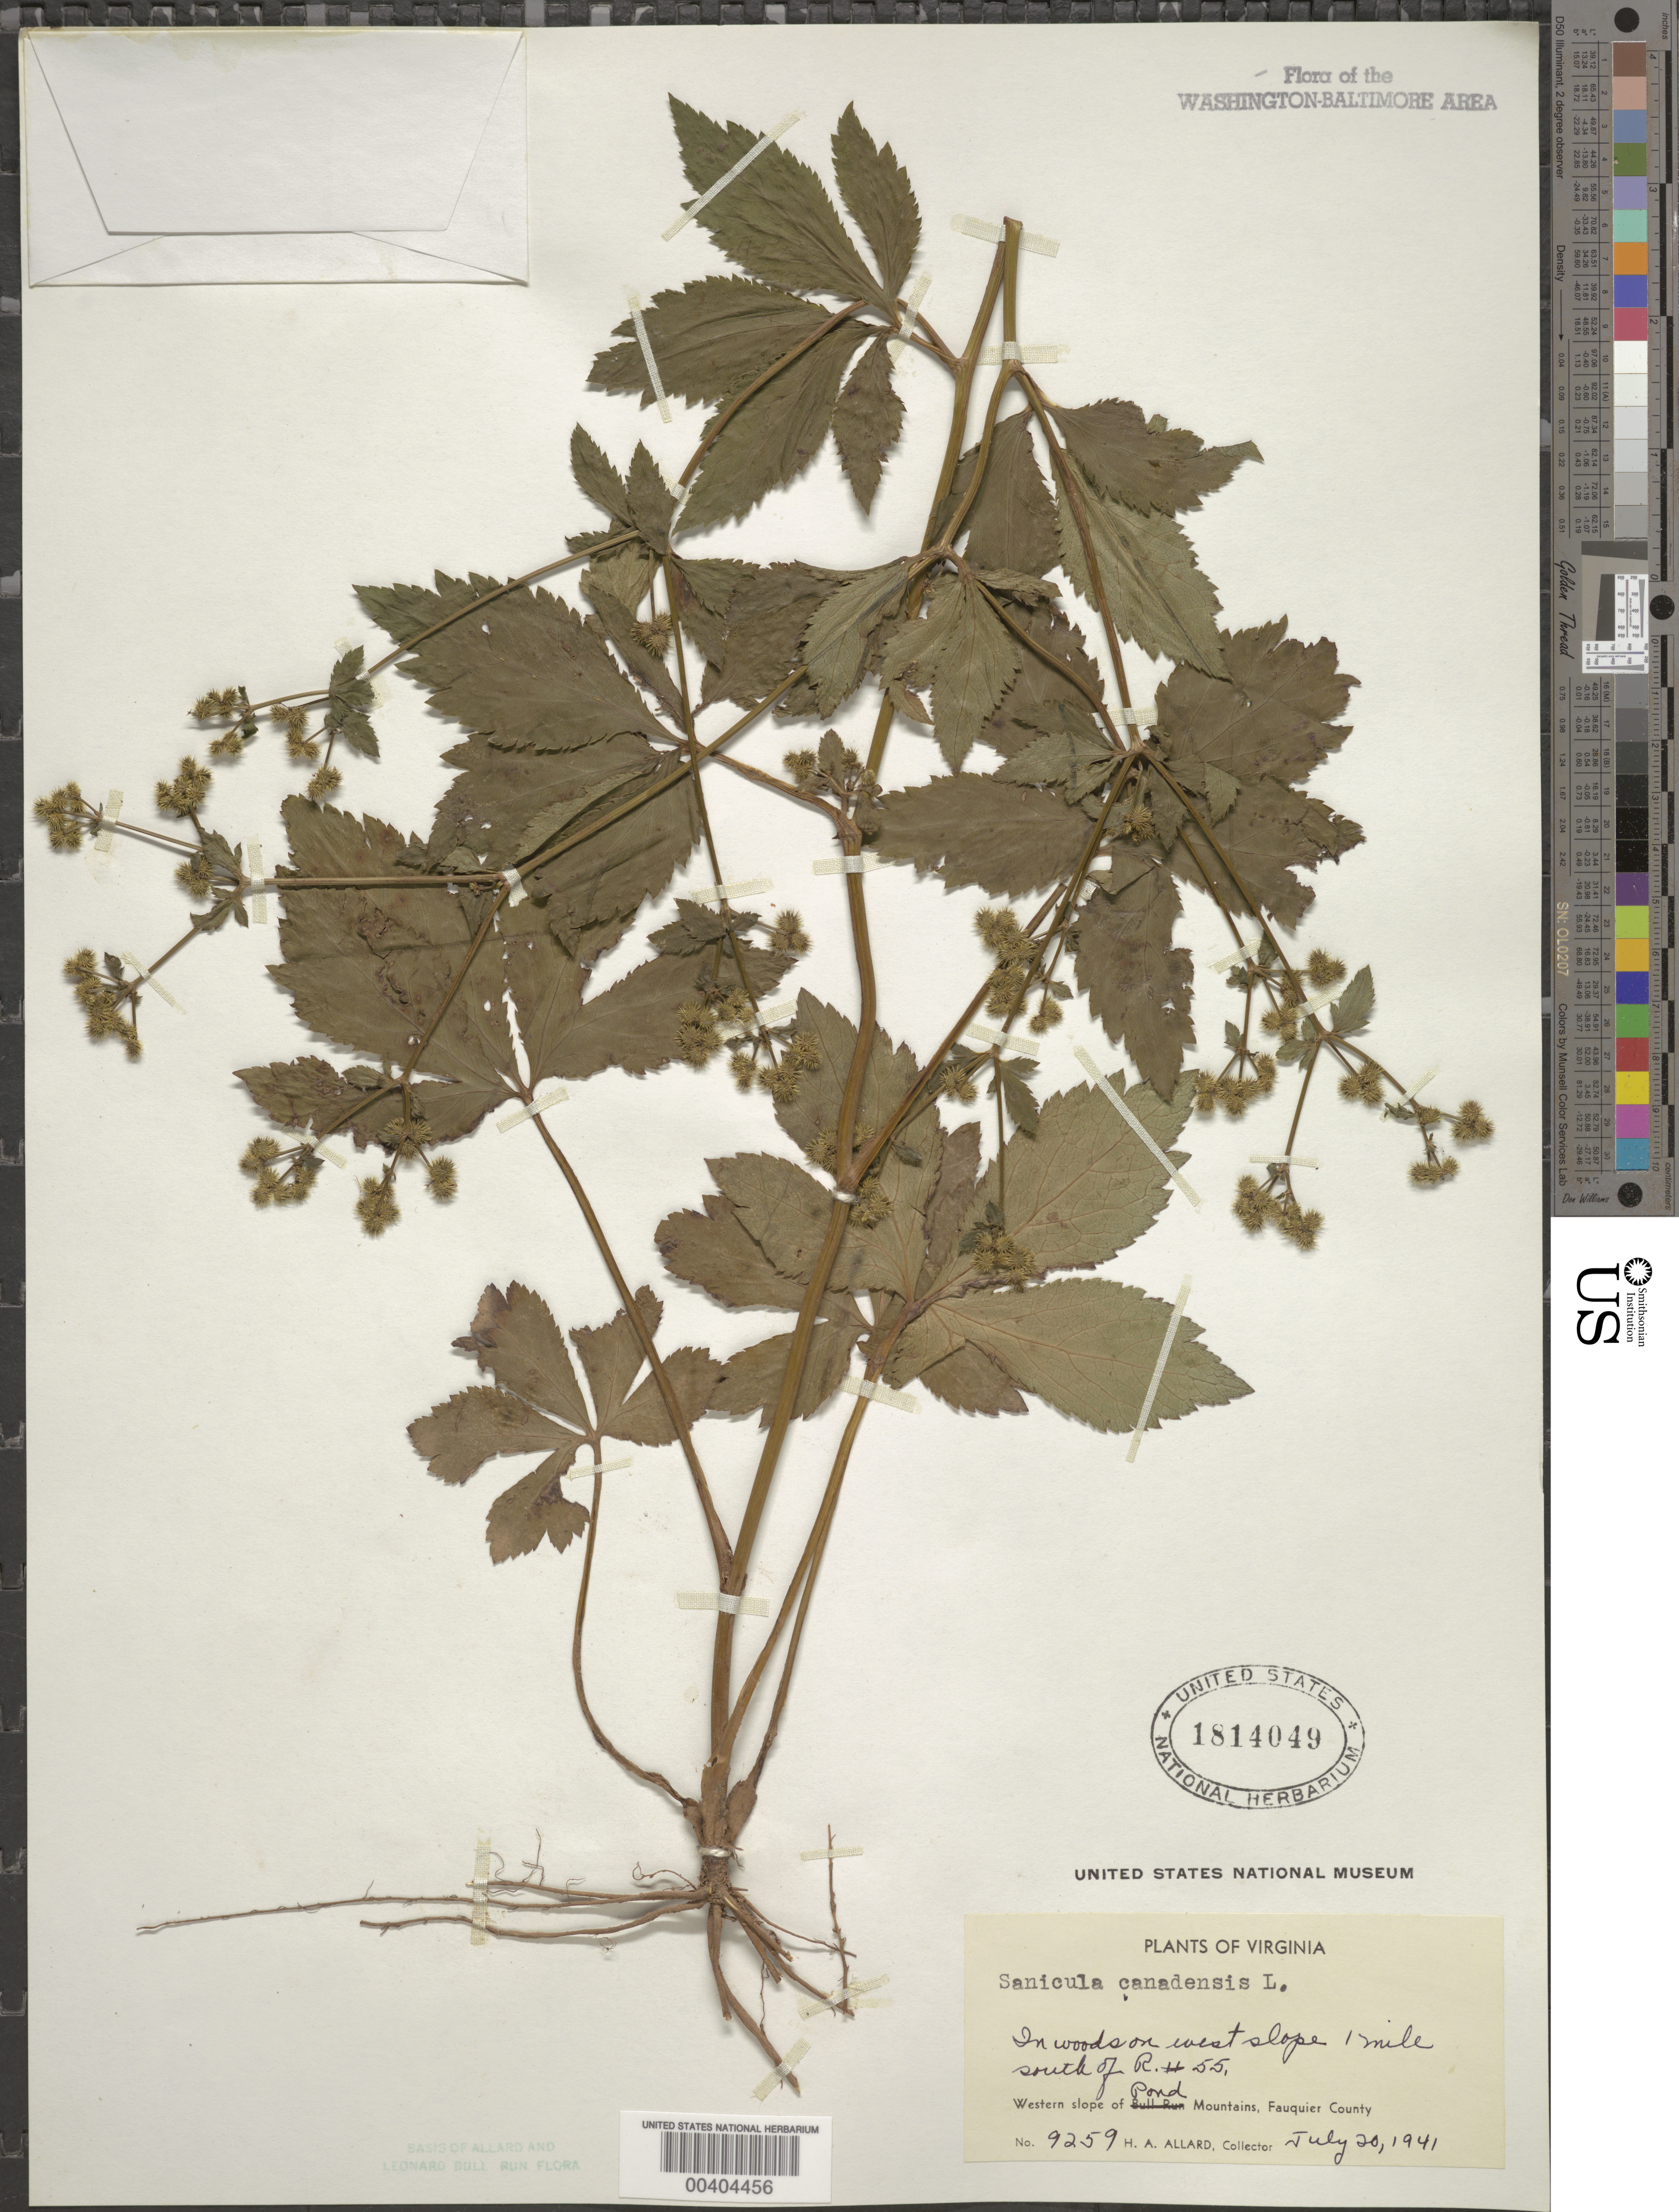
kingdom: Plantae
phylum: Tracheophyta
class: Magnoliopsida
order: Apiales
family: Apiaceae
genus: Sanicula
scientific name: Sanicula canadensis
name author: L.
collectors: H. A. Allard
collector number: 9259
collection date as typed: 20 Jul 1941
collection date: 1941-07-20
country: United States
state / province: Virginia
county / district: Fauquier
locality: South of Route 55, Pond Mountains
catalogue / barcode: US 1814049